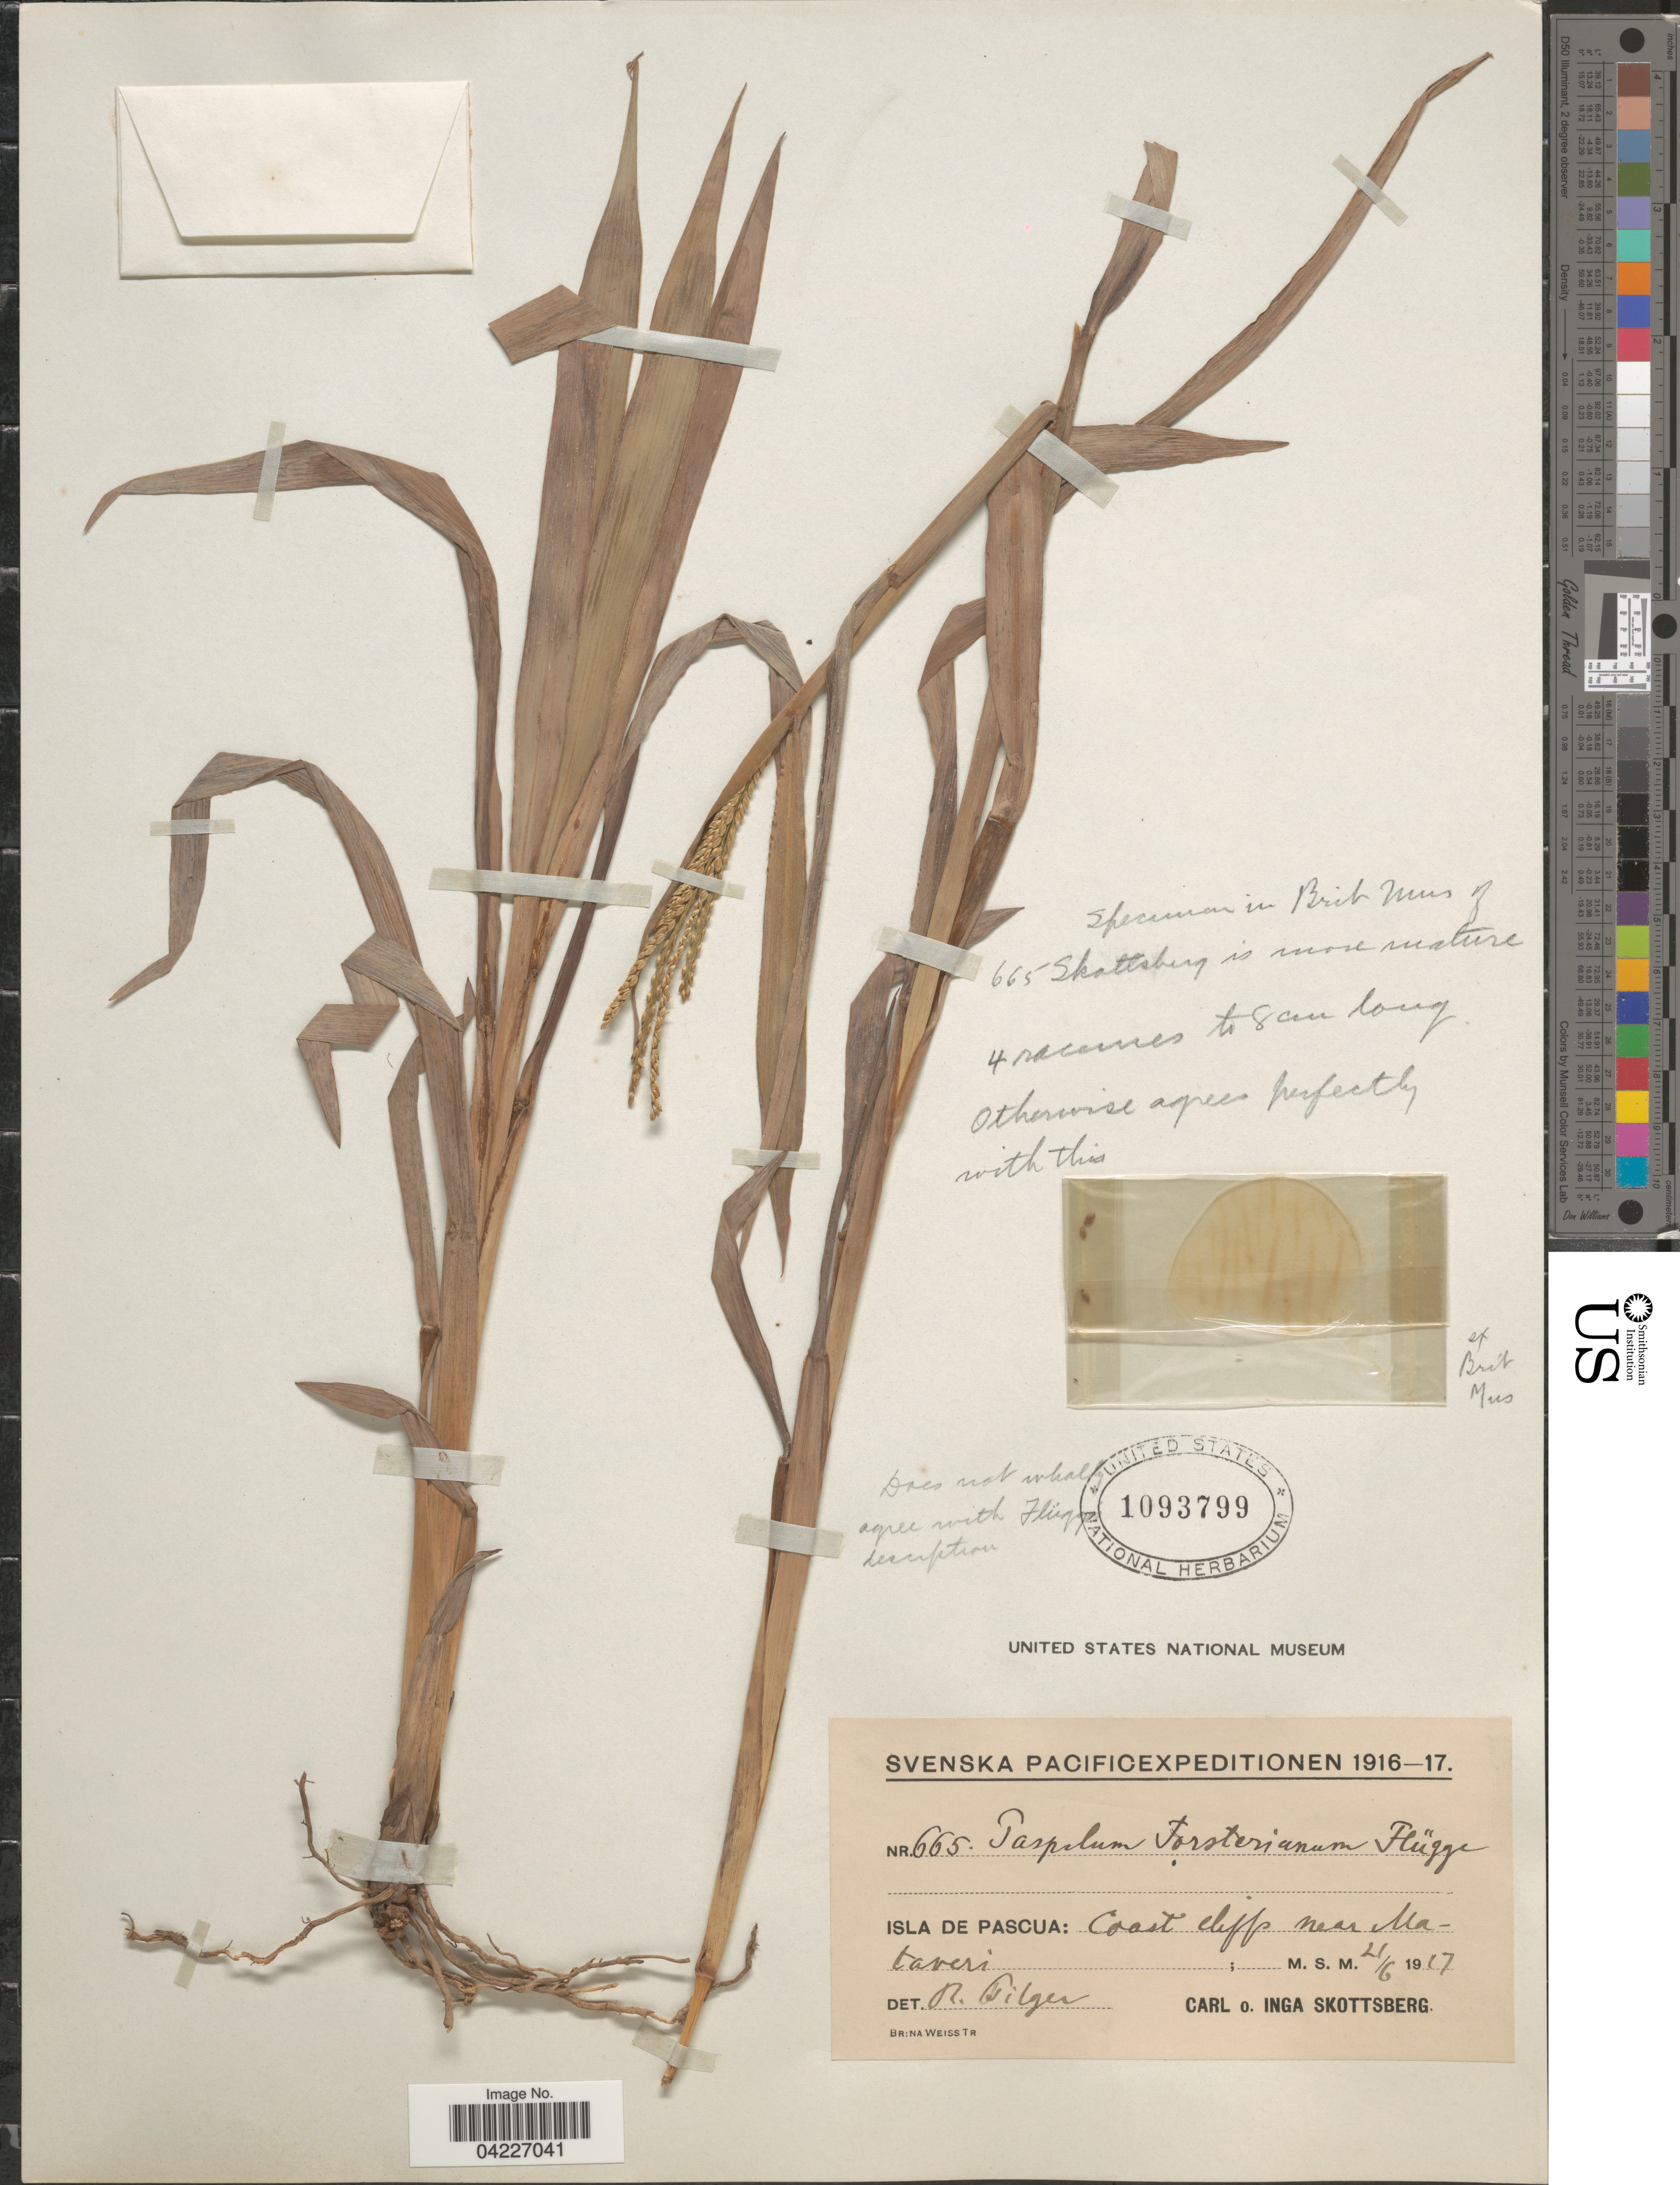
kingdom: Plantae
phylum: Tracheophyta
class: Liliopsida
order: Poales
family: Poaceae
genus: Paspalum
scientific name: Paspalum sp.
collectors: C. Skottsberg & I. Skottsberg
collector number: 665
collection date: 1917-06-21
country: Chile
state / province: Valparaíso (V)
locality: Svenska Pacific Expeditionen 1916-17. Isla de Pascua: Coast cliffs near Mataveri.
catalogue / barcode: US 1093799